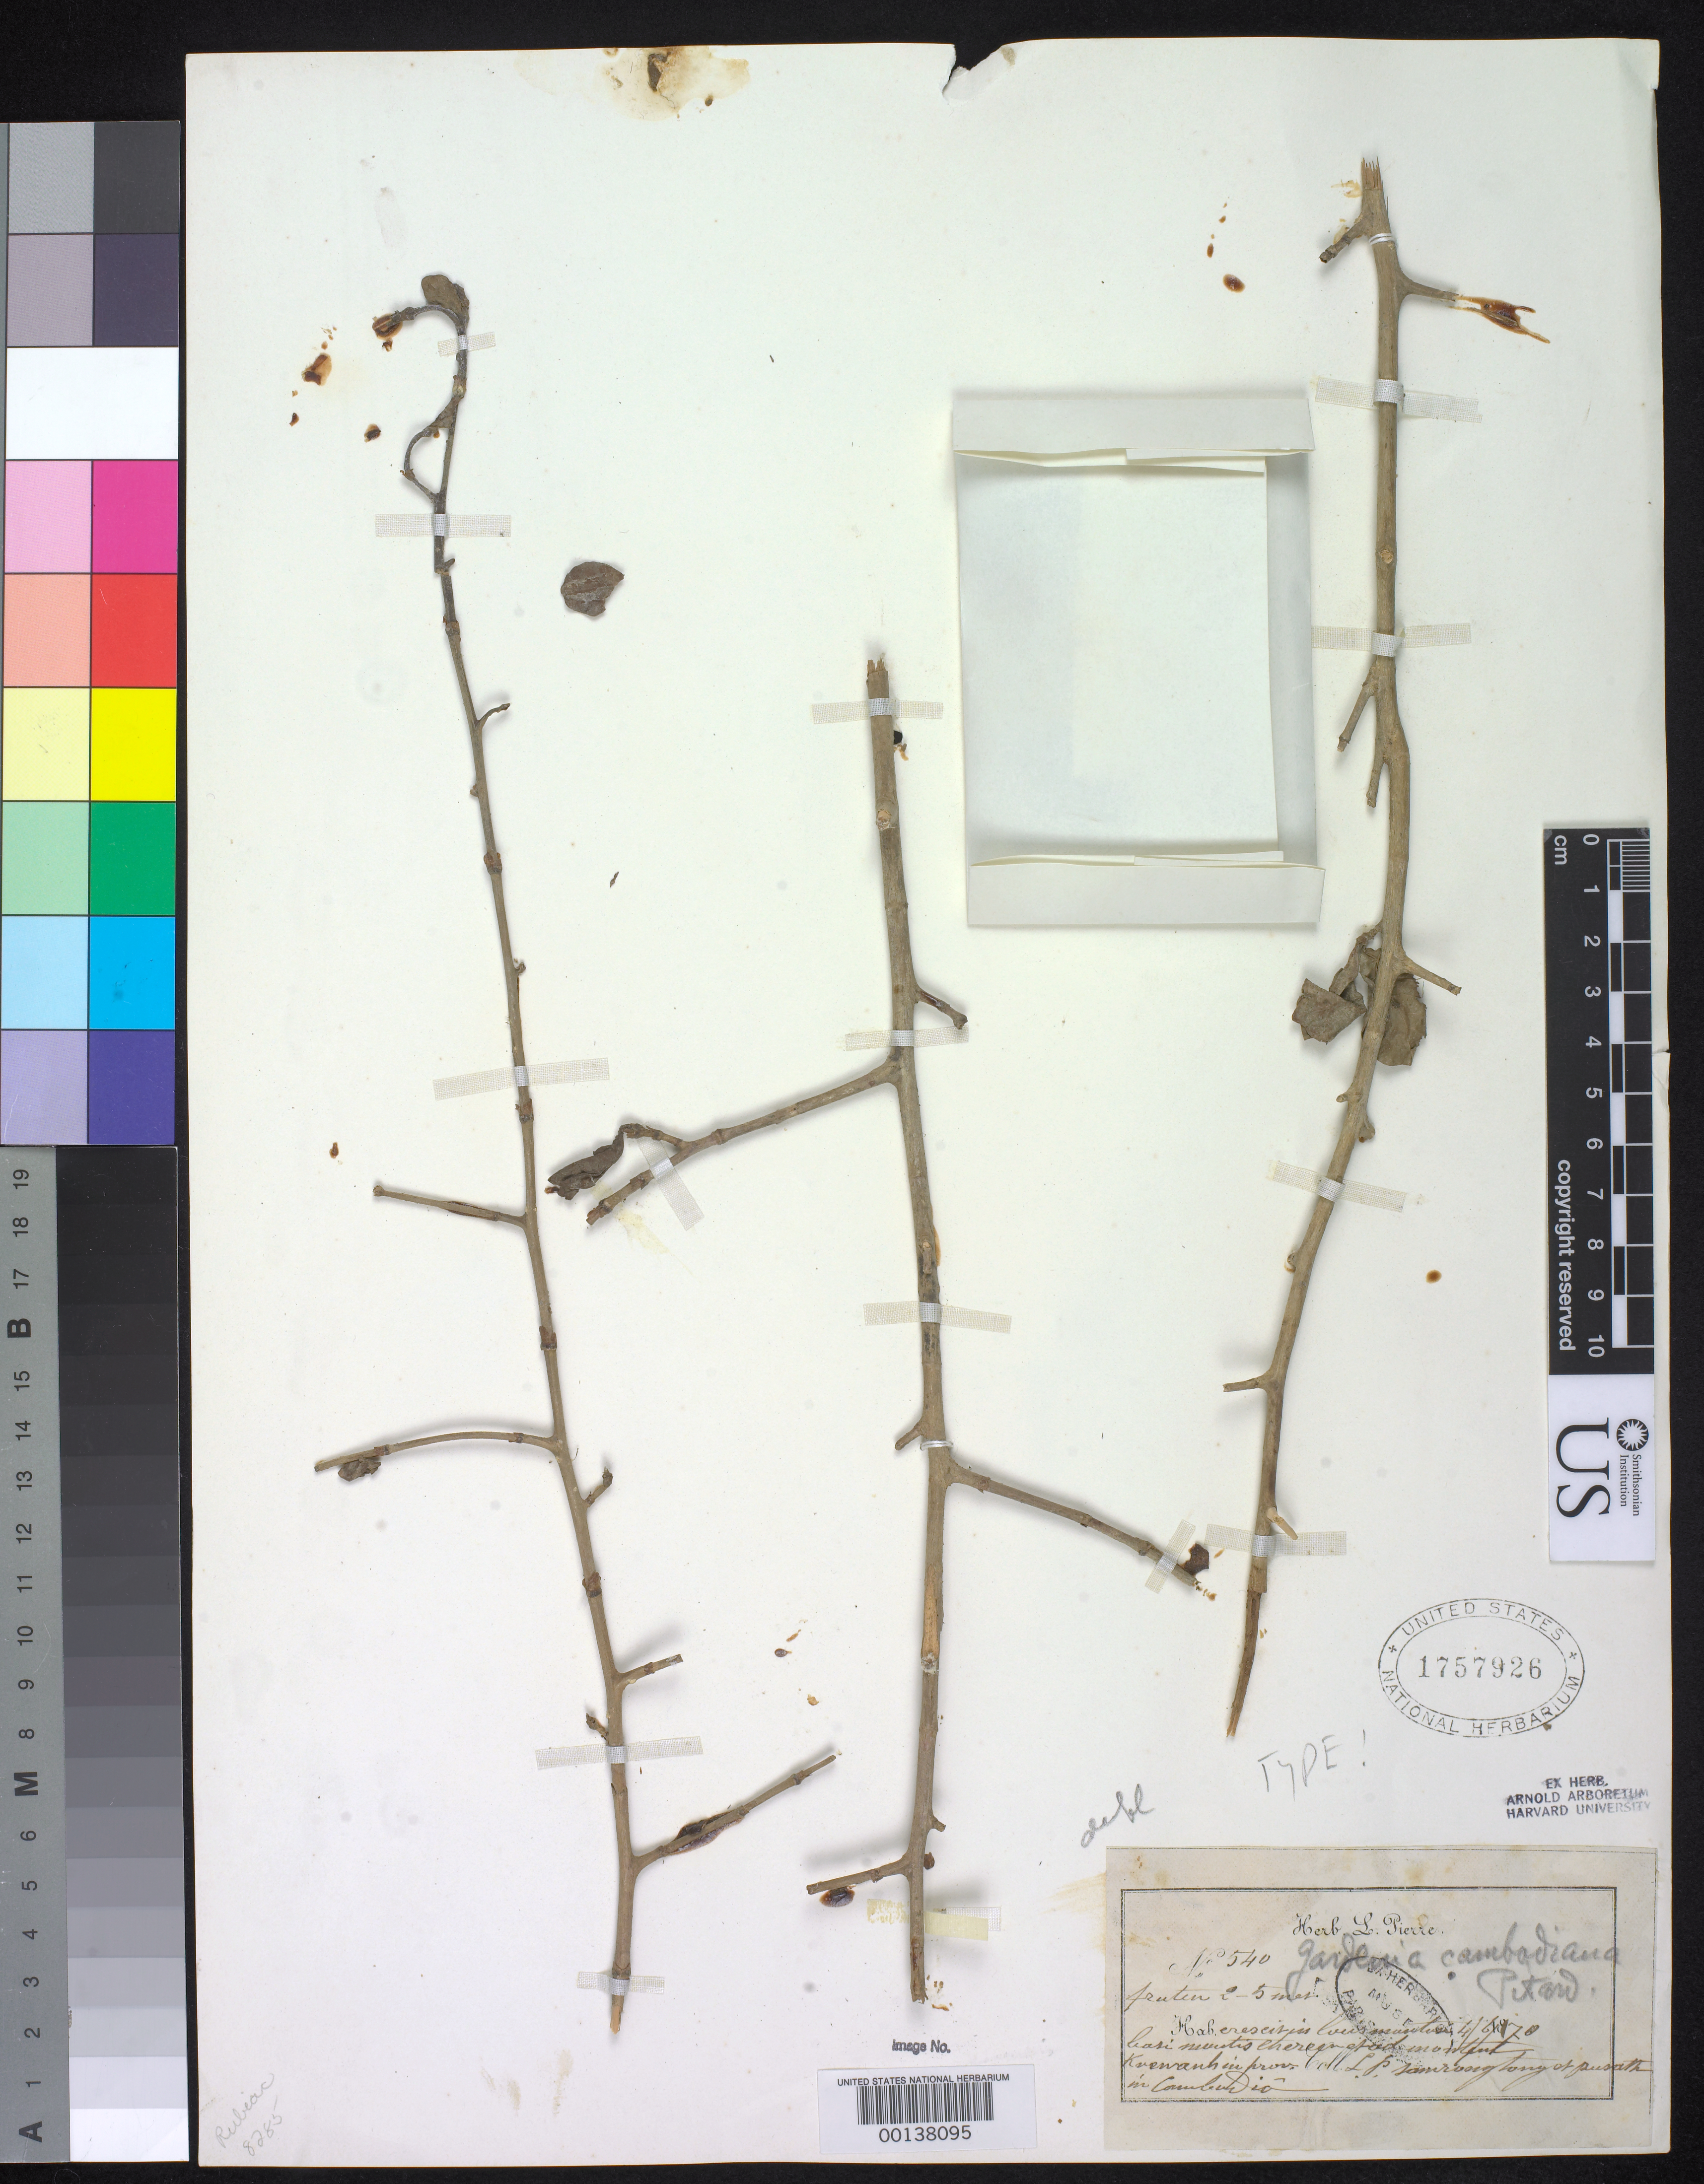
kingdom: Plantae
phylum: Tracheophyta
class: Magnoliopsida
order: Gentianales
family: Rubiaceae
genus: Gardenia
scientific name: Gardenia cambodiana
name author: Pit. in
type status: Syntype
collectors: J. Pierre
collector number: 540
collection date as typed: Apr 1870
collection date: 1870-04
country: Cambodia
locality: Mt. Chereer and Mt. Krewanh.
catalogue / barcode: US 1757926